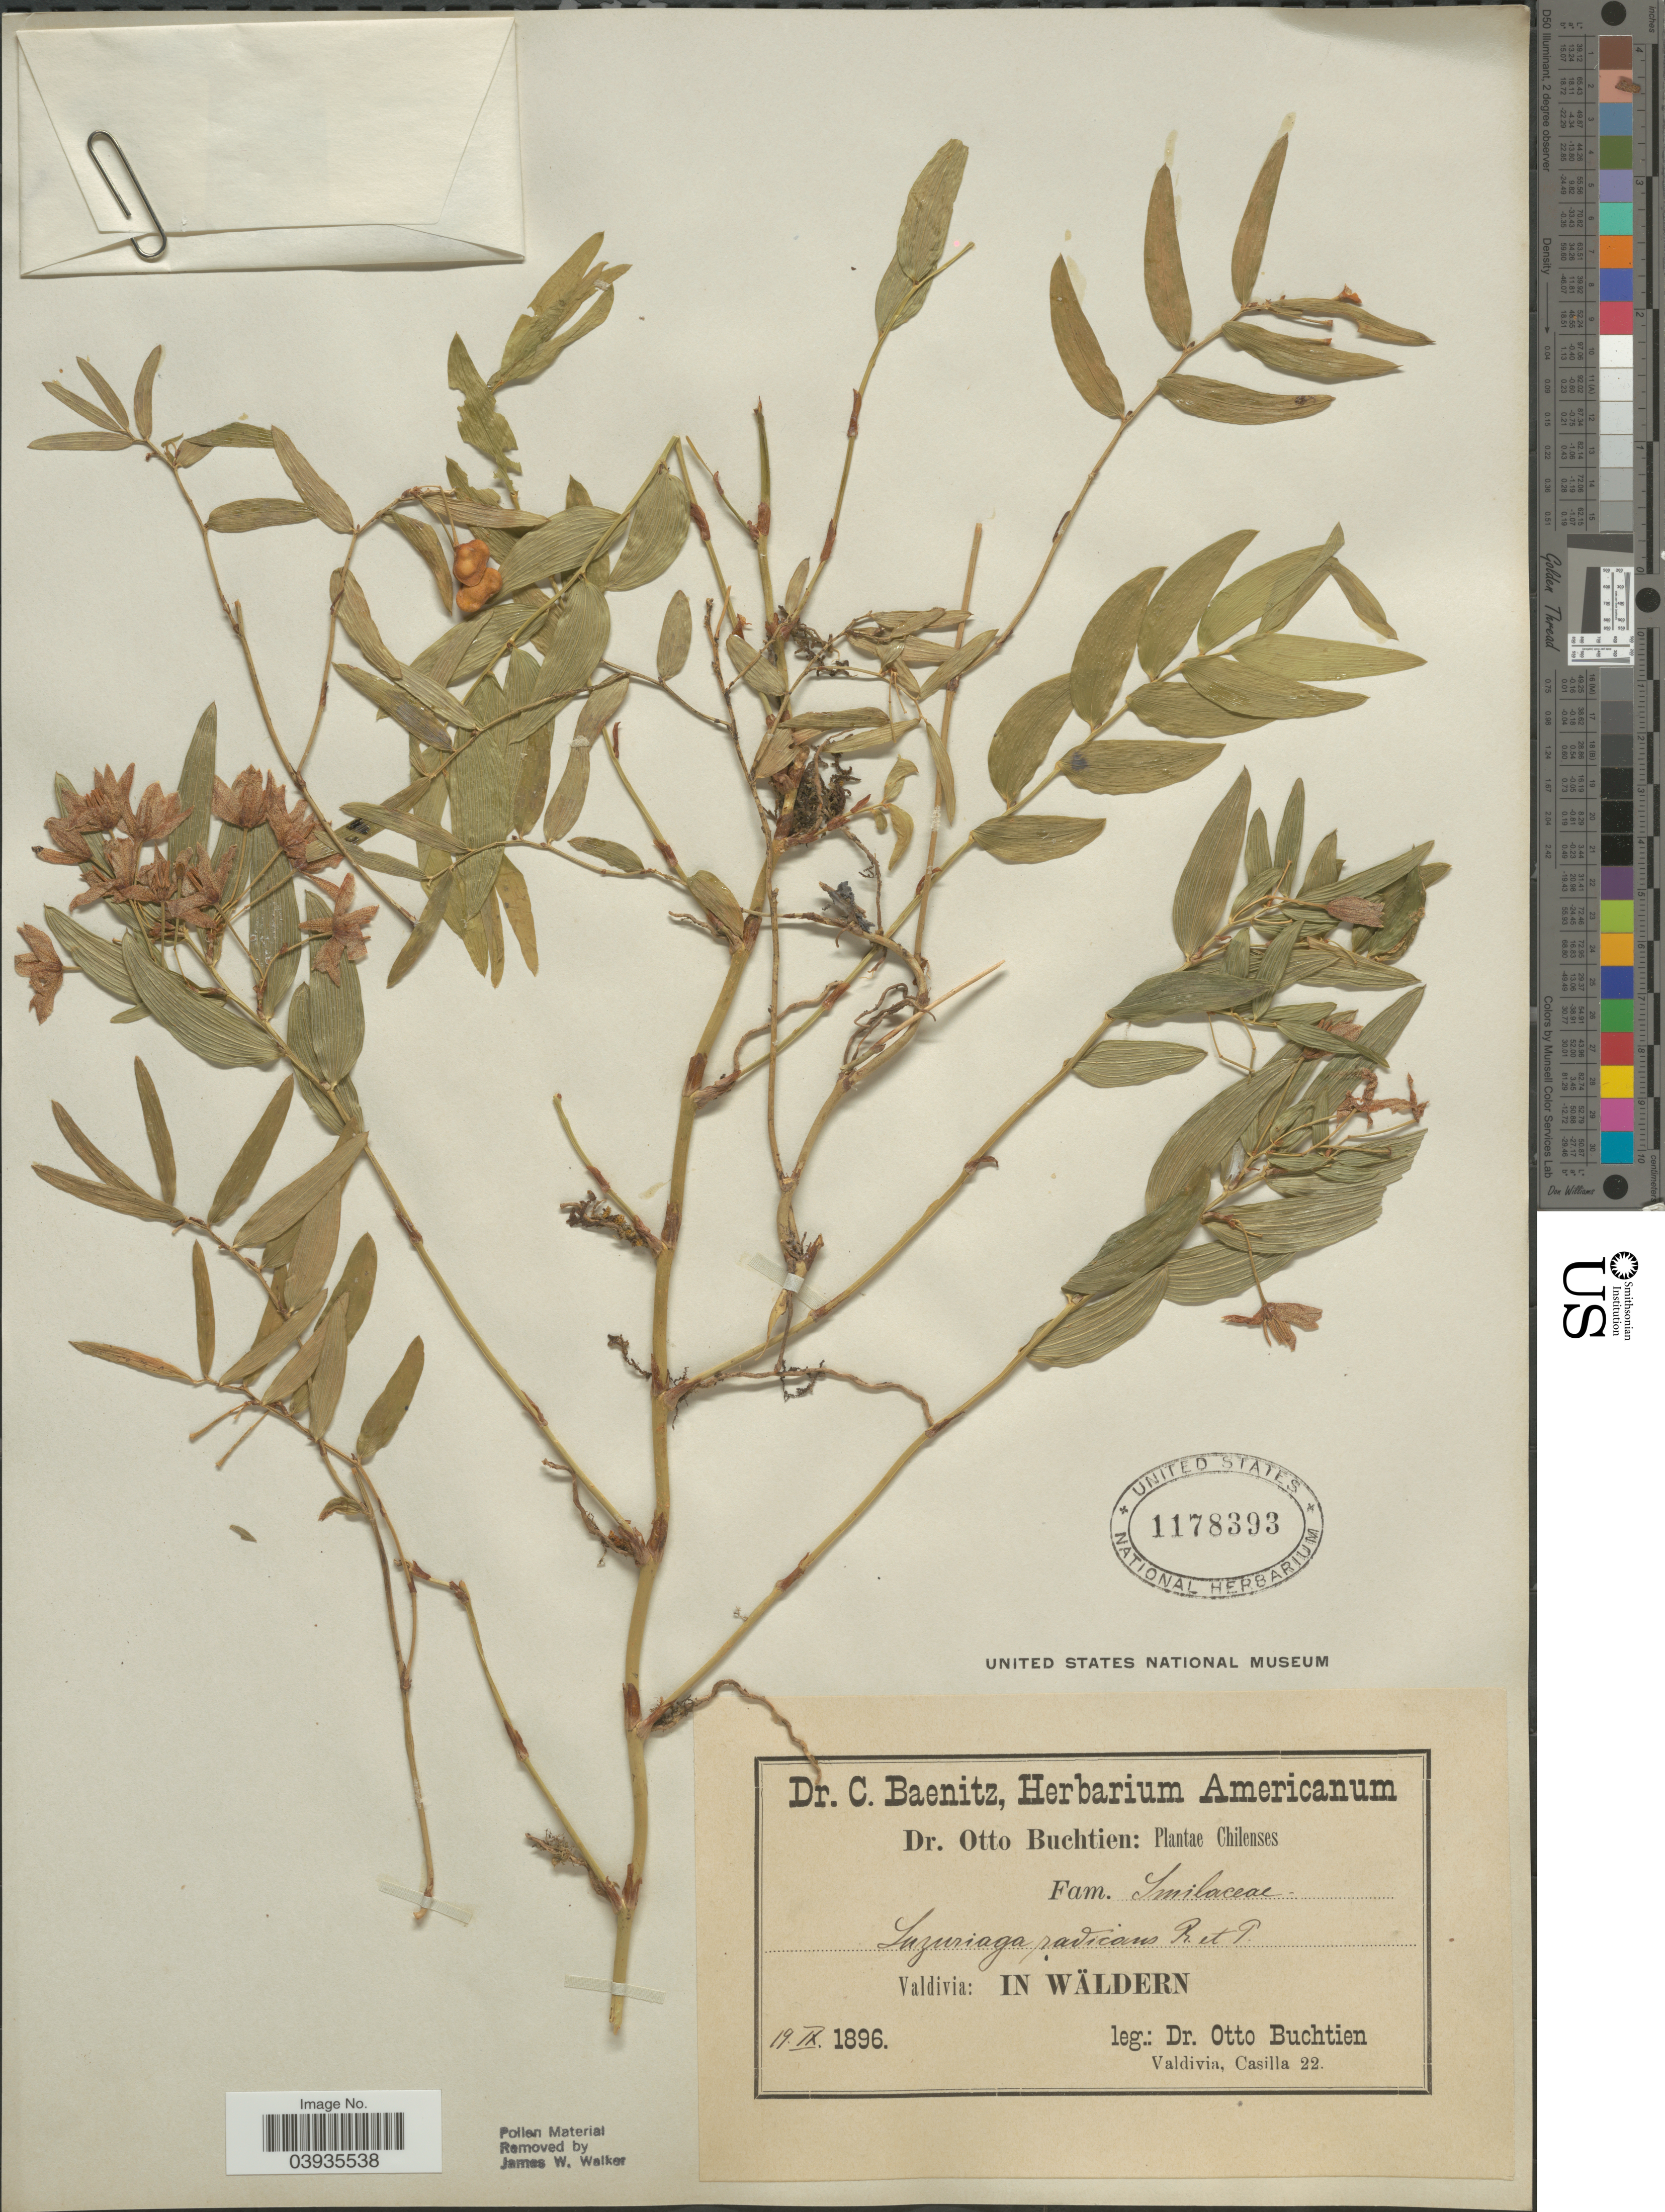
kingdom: Plantae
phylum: Tracheophyta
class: Liliopsida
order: Liliales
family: Alstroemeriaceae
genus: Luzuriaga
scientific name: Luzuriaga radicans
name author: Ruiz & Pav.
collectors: O. Buchtien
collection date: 1896-09-19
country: Chile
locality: Valdivia: in Wäldern.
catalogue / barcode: US 1178393